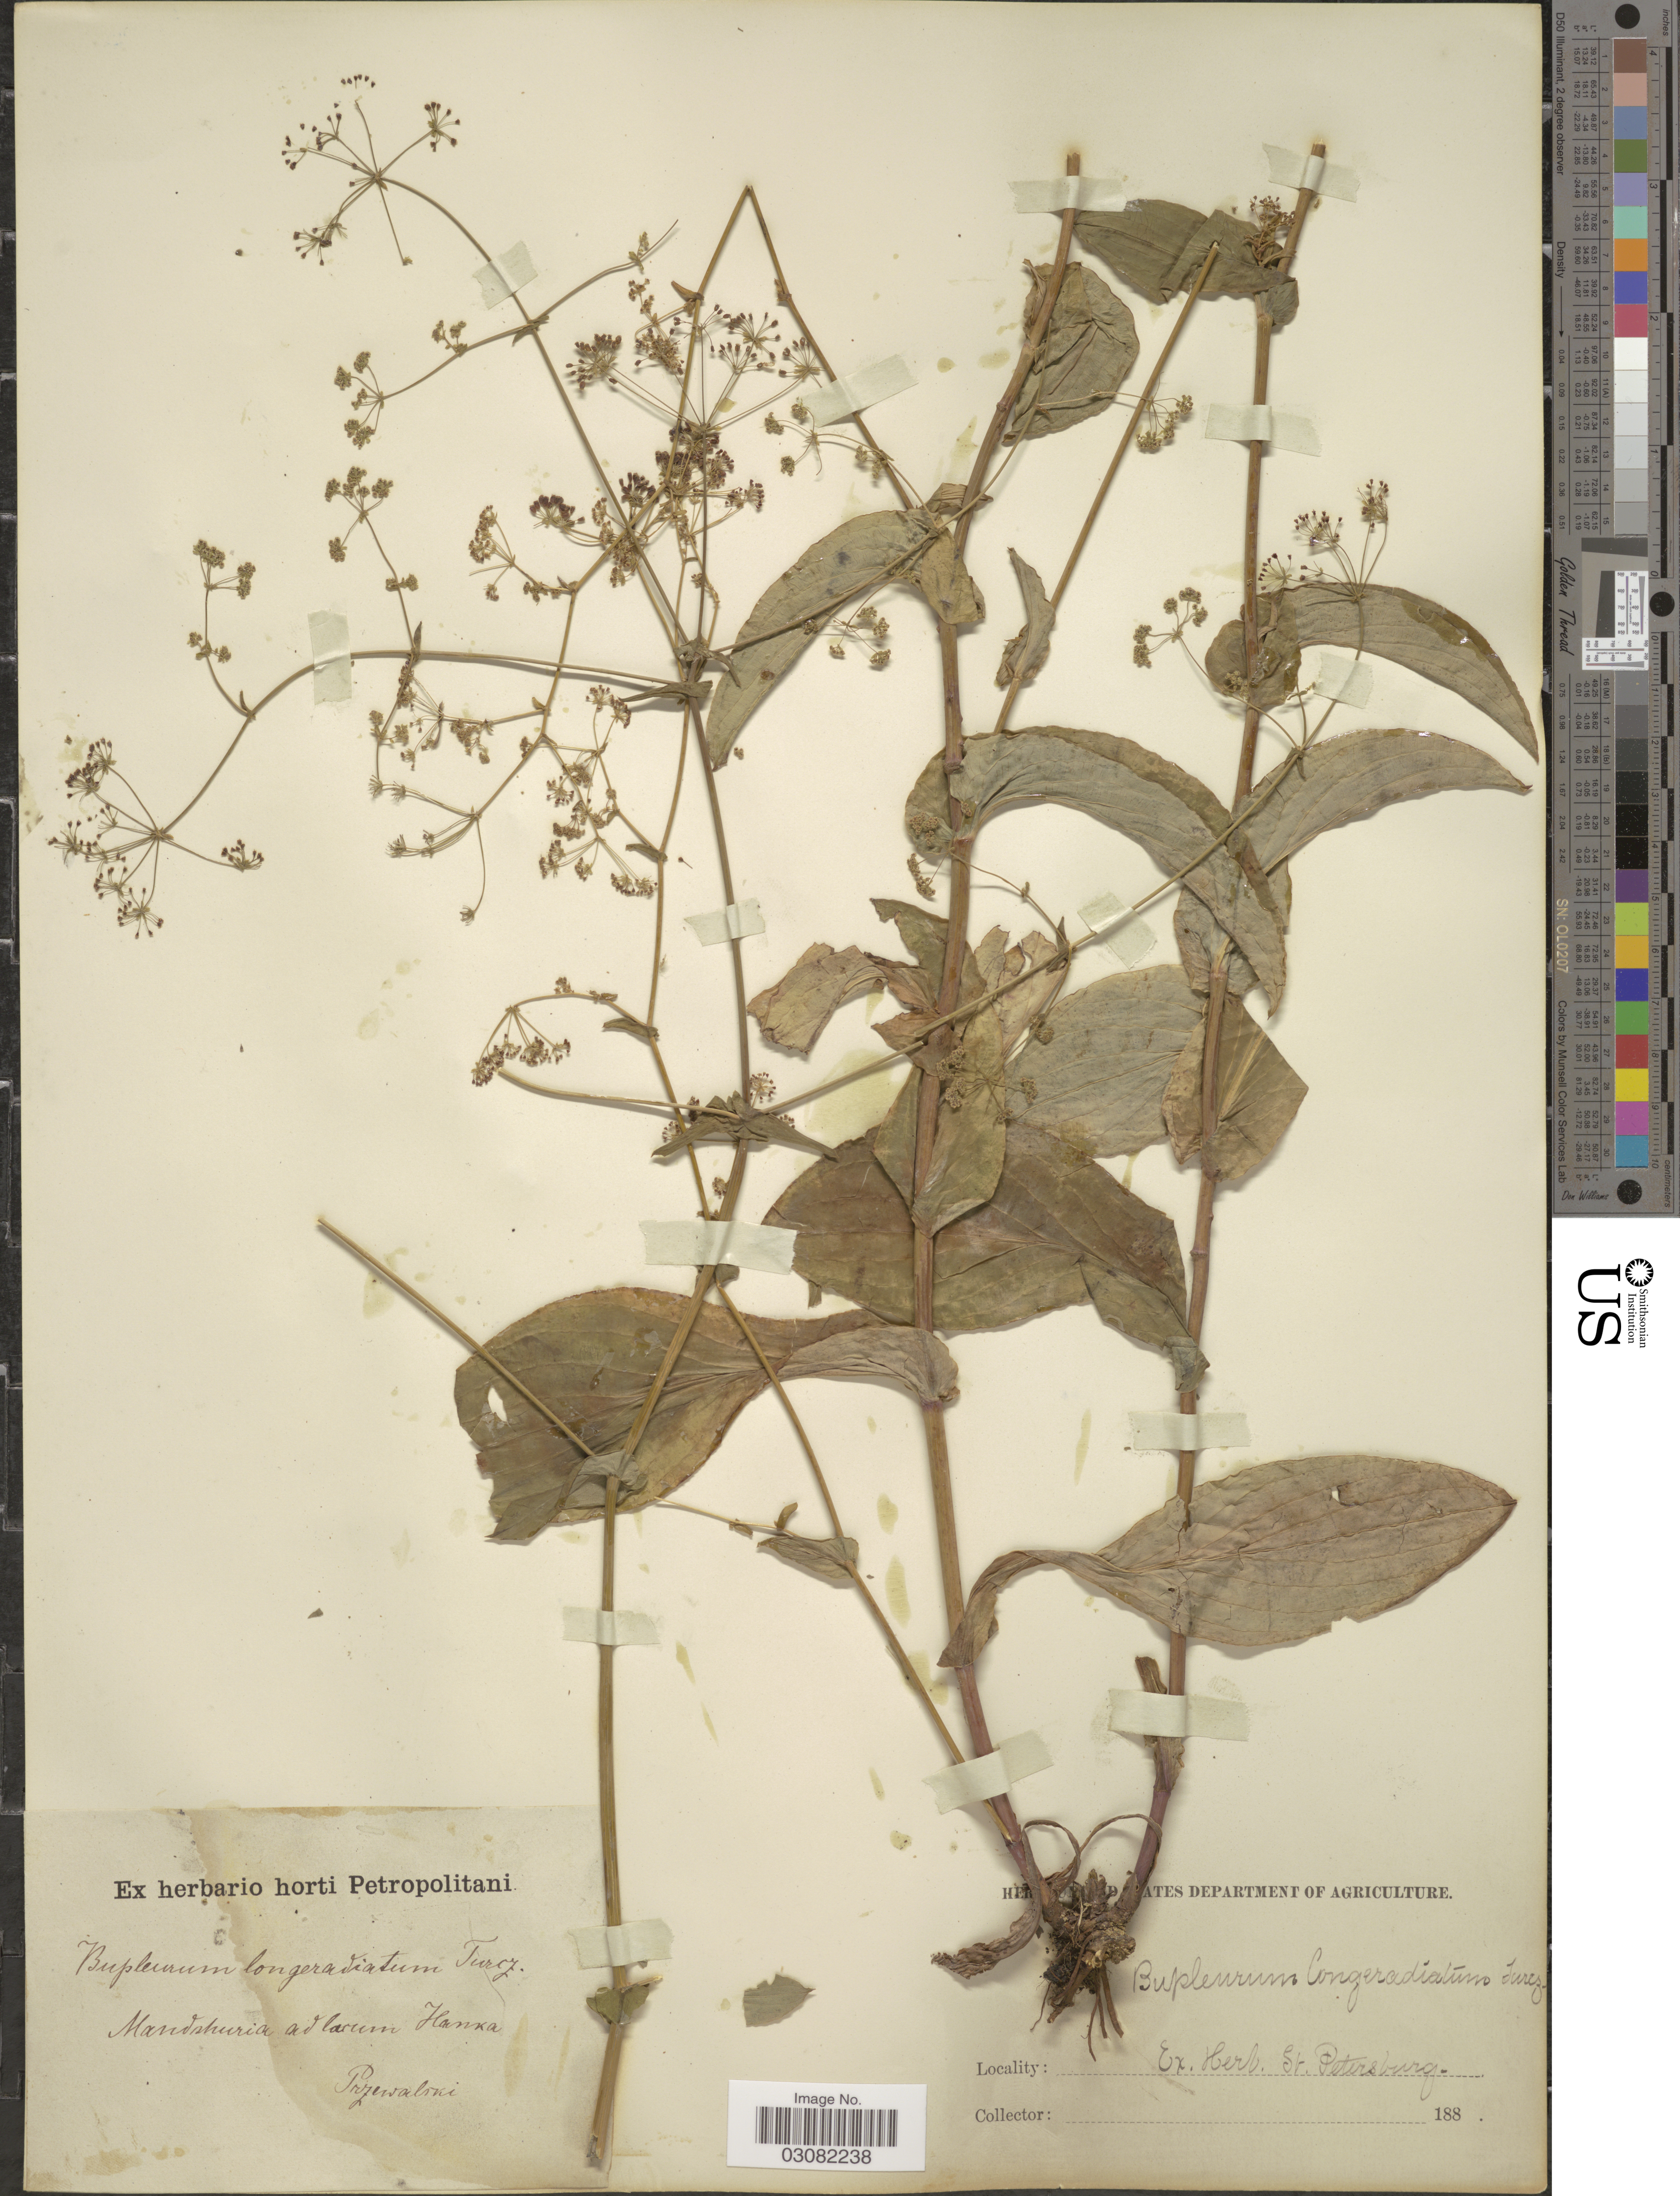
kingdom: Plantae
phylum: Tracheophyta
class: Magnoliopsida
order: Apiales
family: Apiaceae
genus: Bupleurum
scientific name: Bupleurum longiradiatum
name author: Turcz.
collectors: Przewalski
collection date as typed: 188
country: China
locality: Mandshuria ad lacum Hanxa.